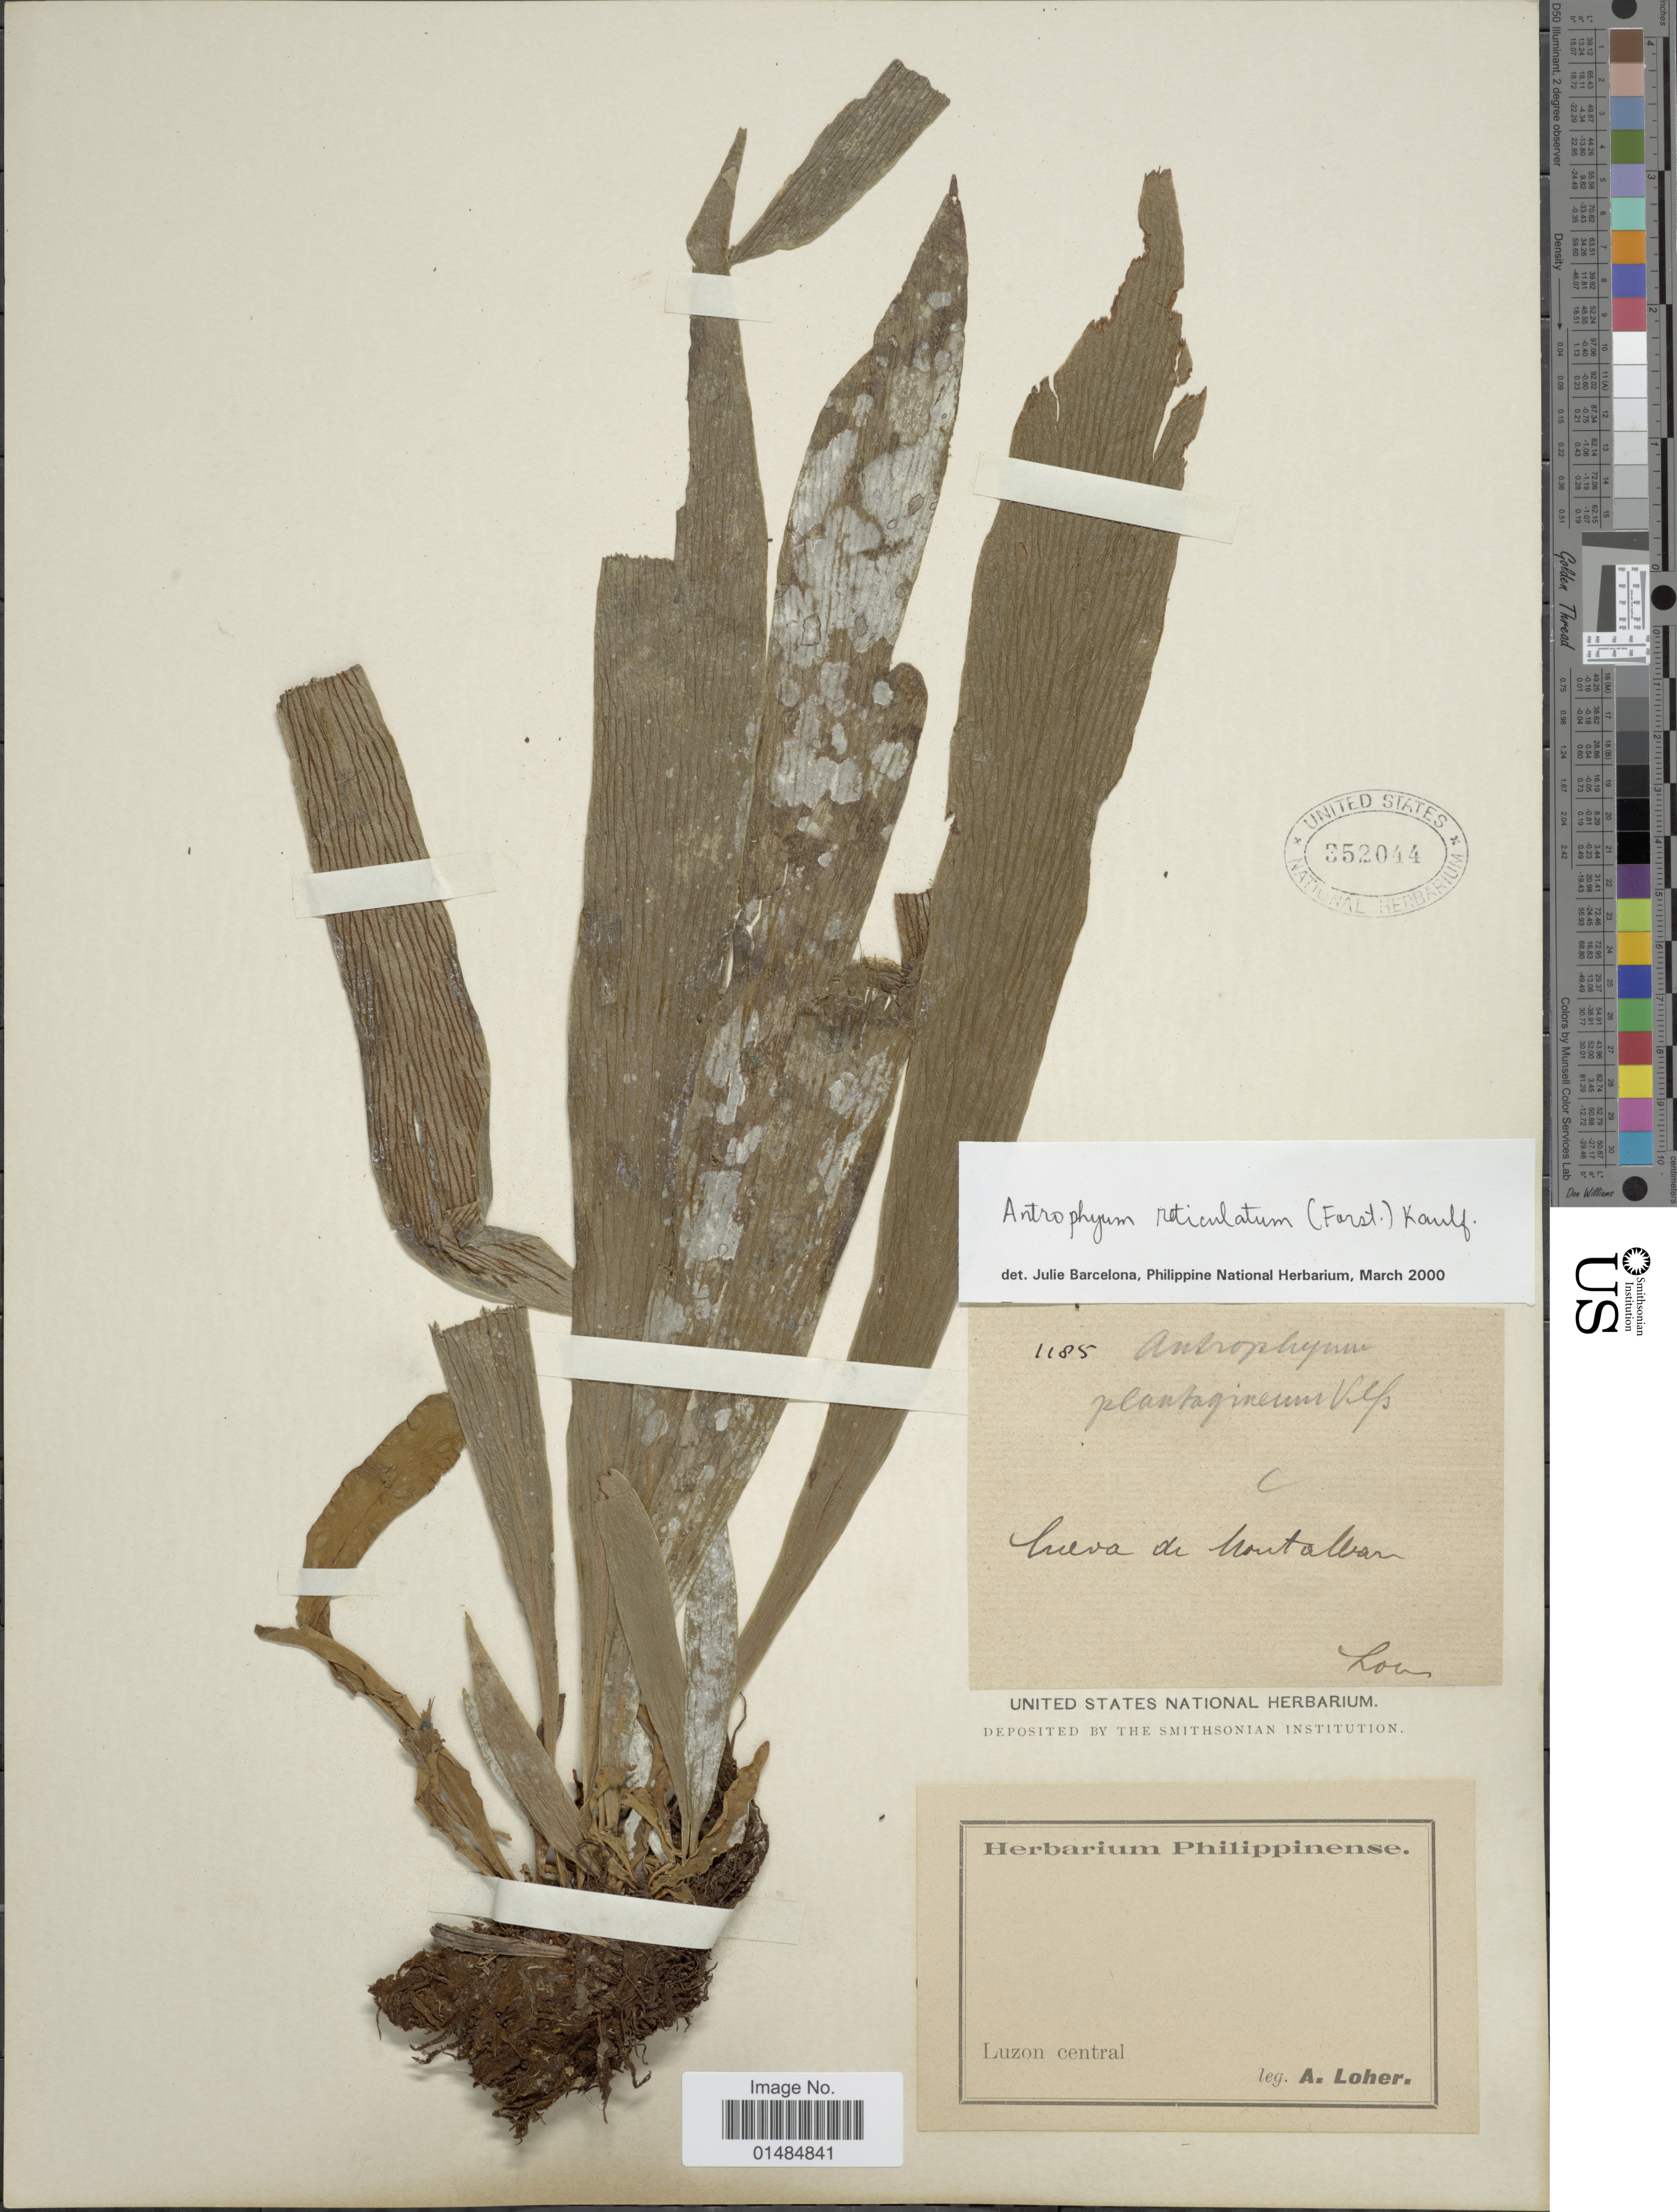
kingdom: Plantae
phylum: Tracheophyta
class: Polypodiopsida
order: Polypodiales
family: Pteridaceae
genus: Antrophyum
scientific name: Antrophyum reticulatum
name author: (G. Forst.) Kaulf.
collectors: A. Loher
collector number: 1185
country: Philippines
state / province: Central Luzon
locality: Cueva de Montalban, Luzon central.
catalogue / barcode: US 352044